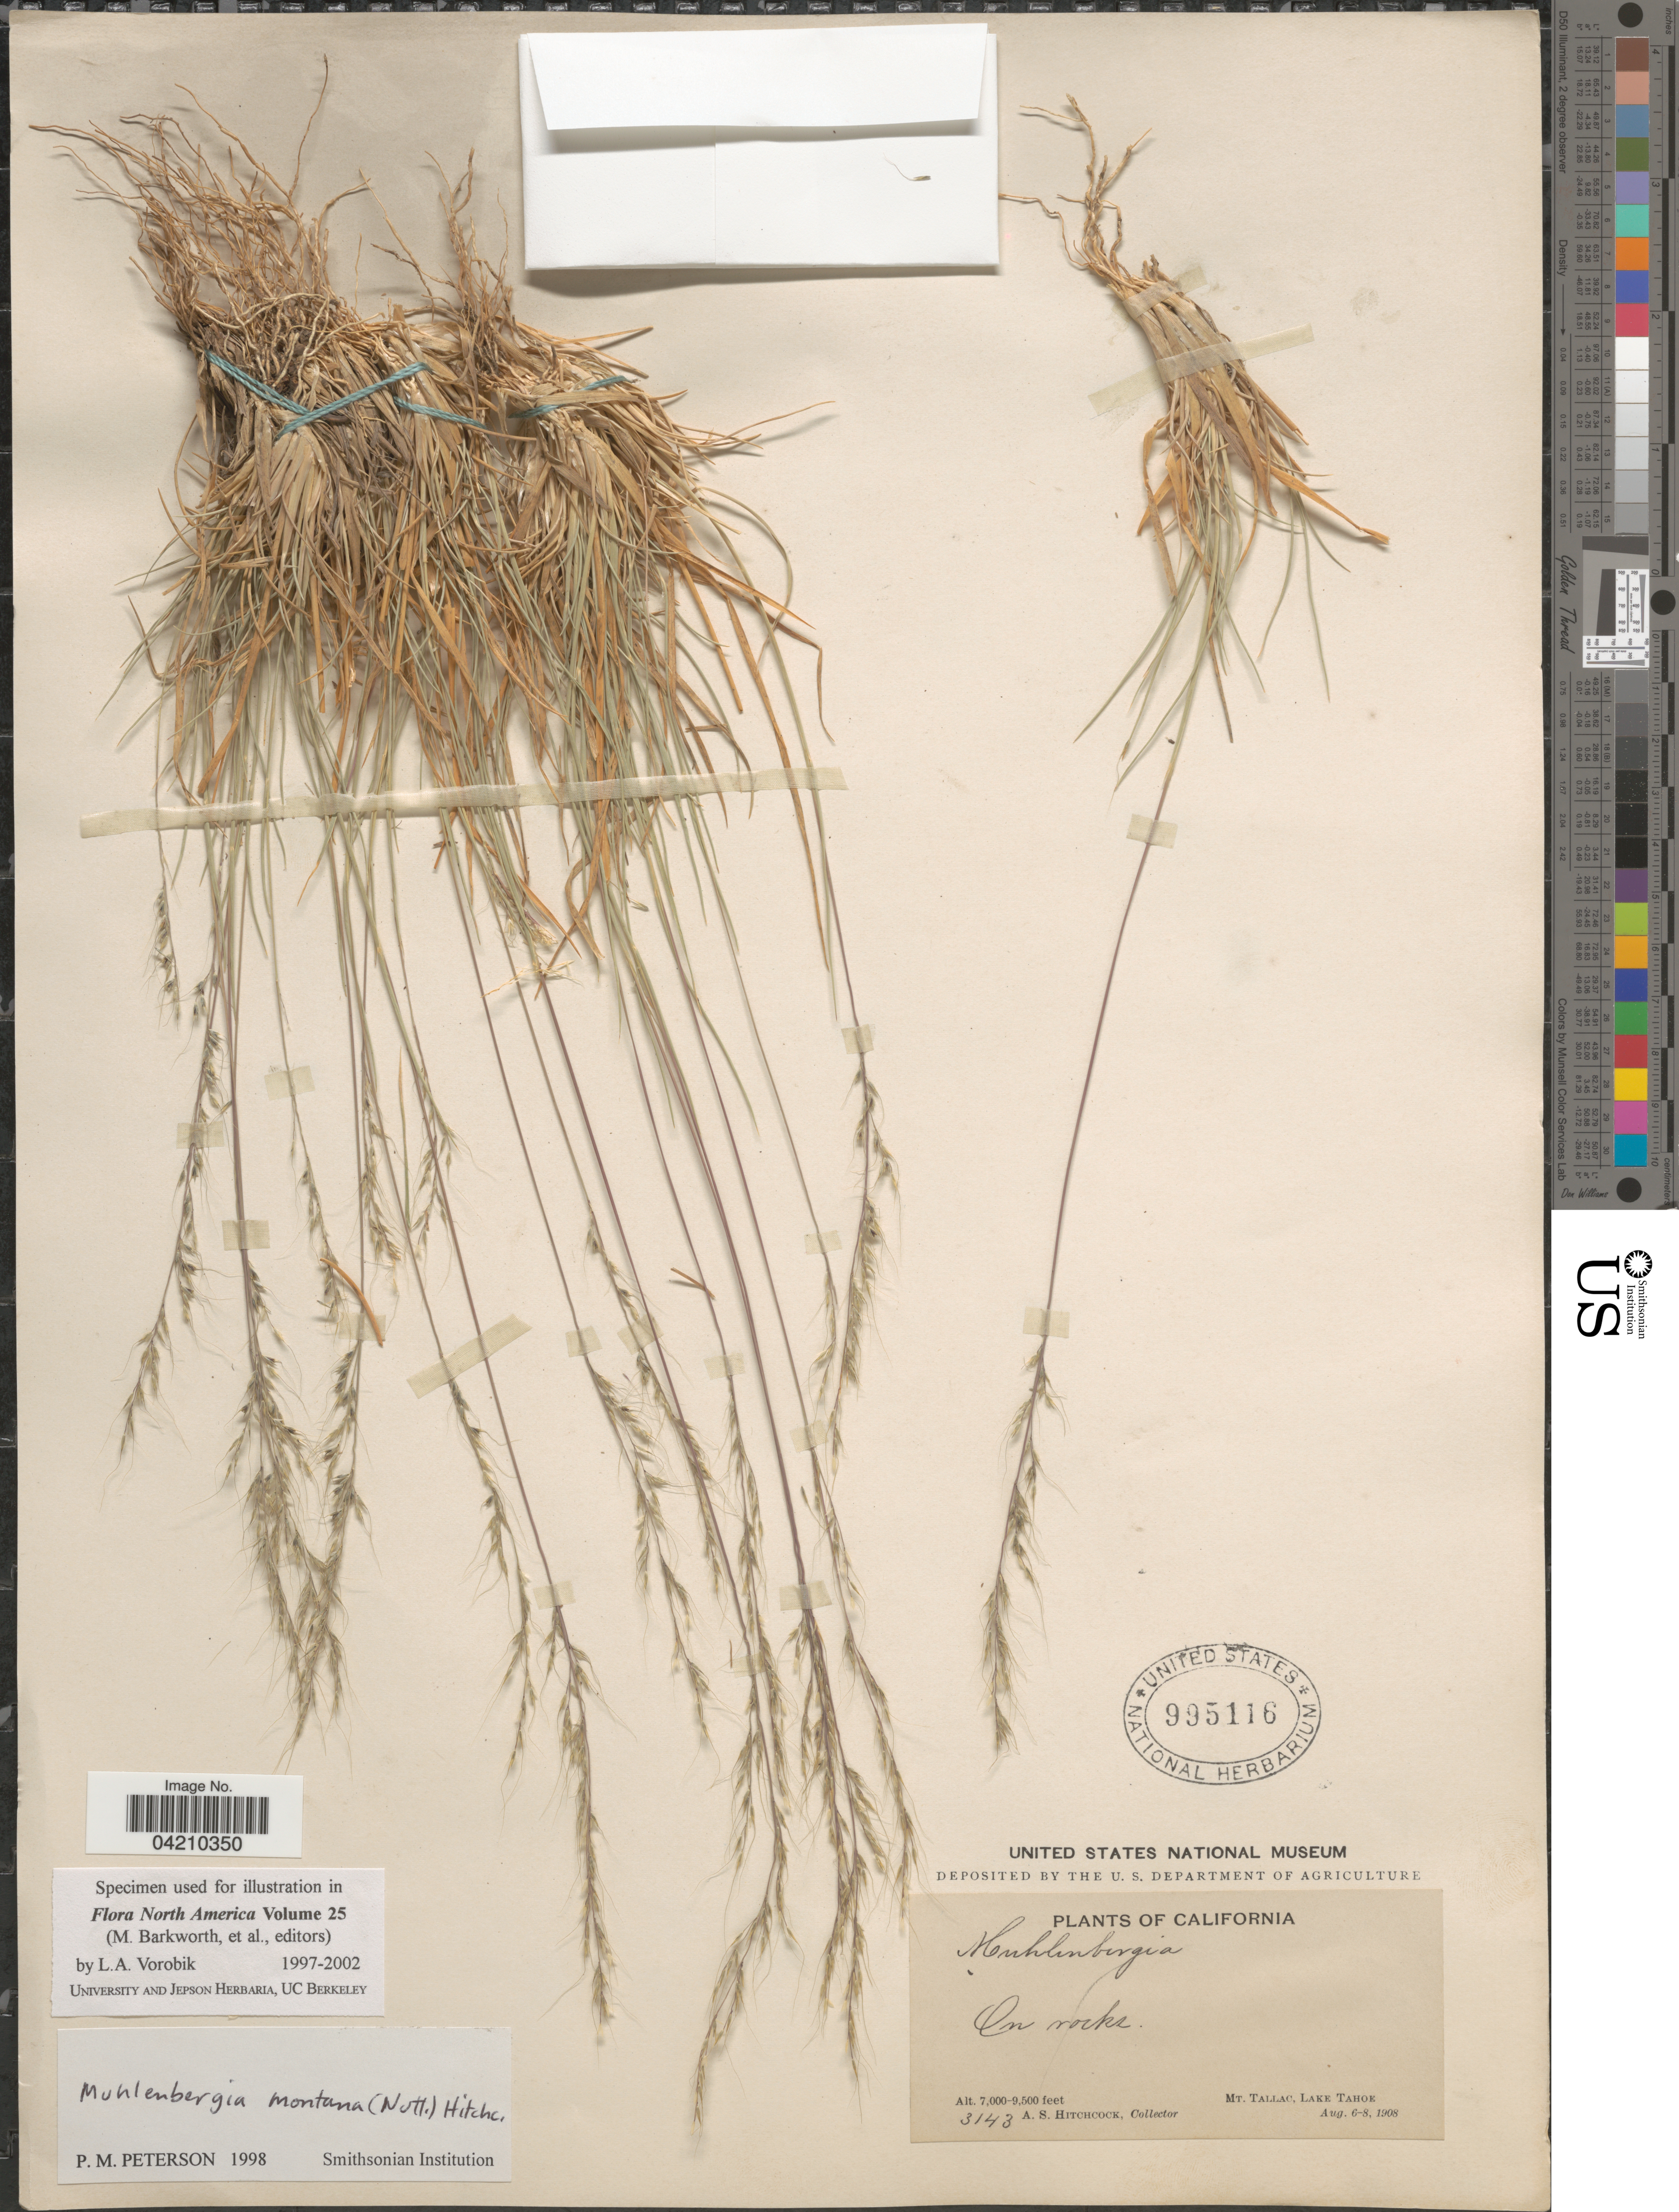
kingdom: Plantae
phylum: Tracheophyta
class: Liliopsida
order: Poales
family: Poaceae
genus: Muhlenbergia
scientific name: Muhlenbergia montana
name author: (Nutt.) Hitchc.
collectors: A. S. Hitchcock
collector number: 3143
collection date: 1908-08-06/1908-08-08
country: United States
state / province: California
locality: Mt. Tallac, Lake Tahoe.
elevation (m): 2134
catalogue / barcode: US 995116